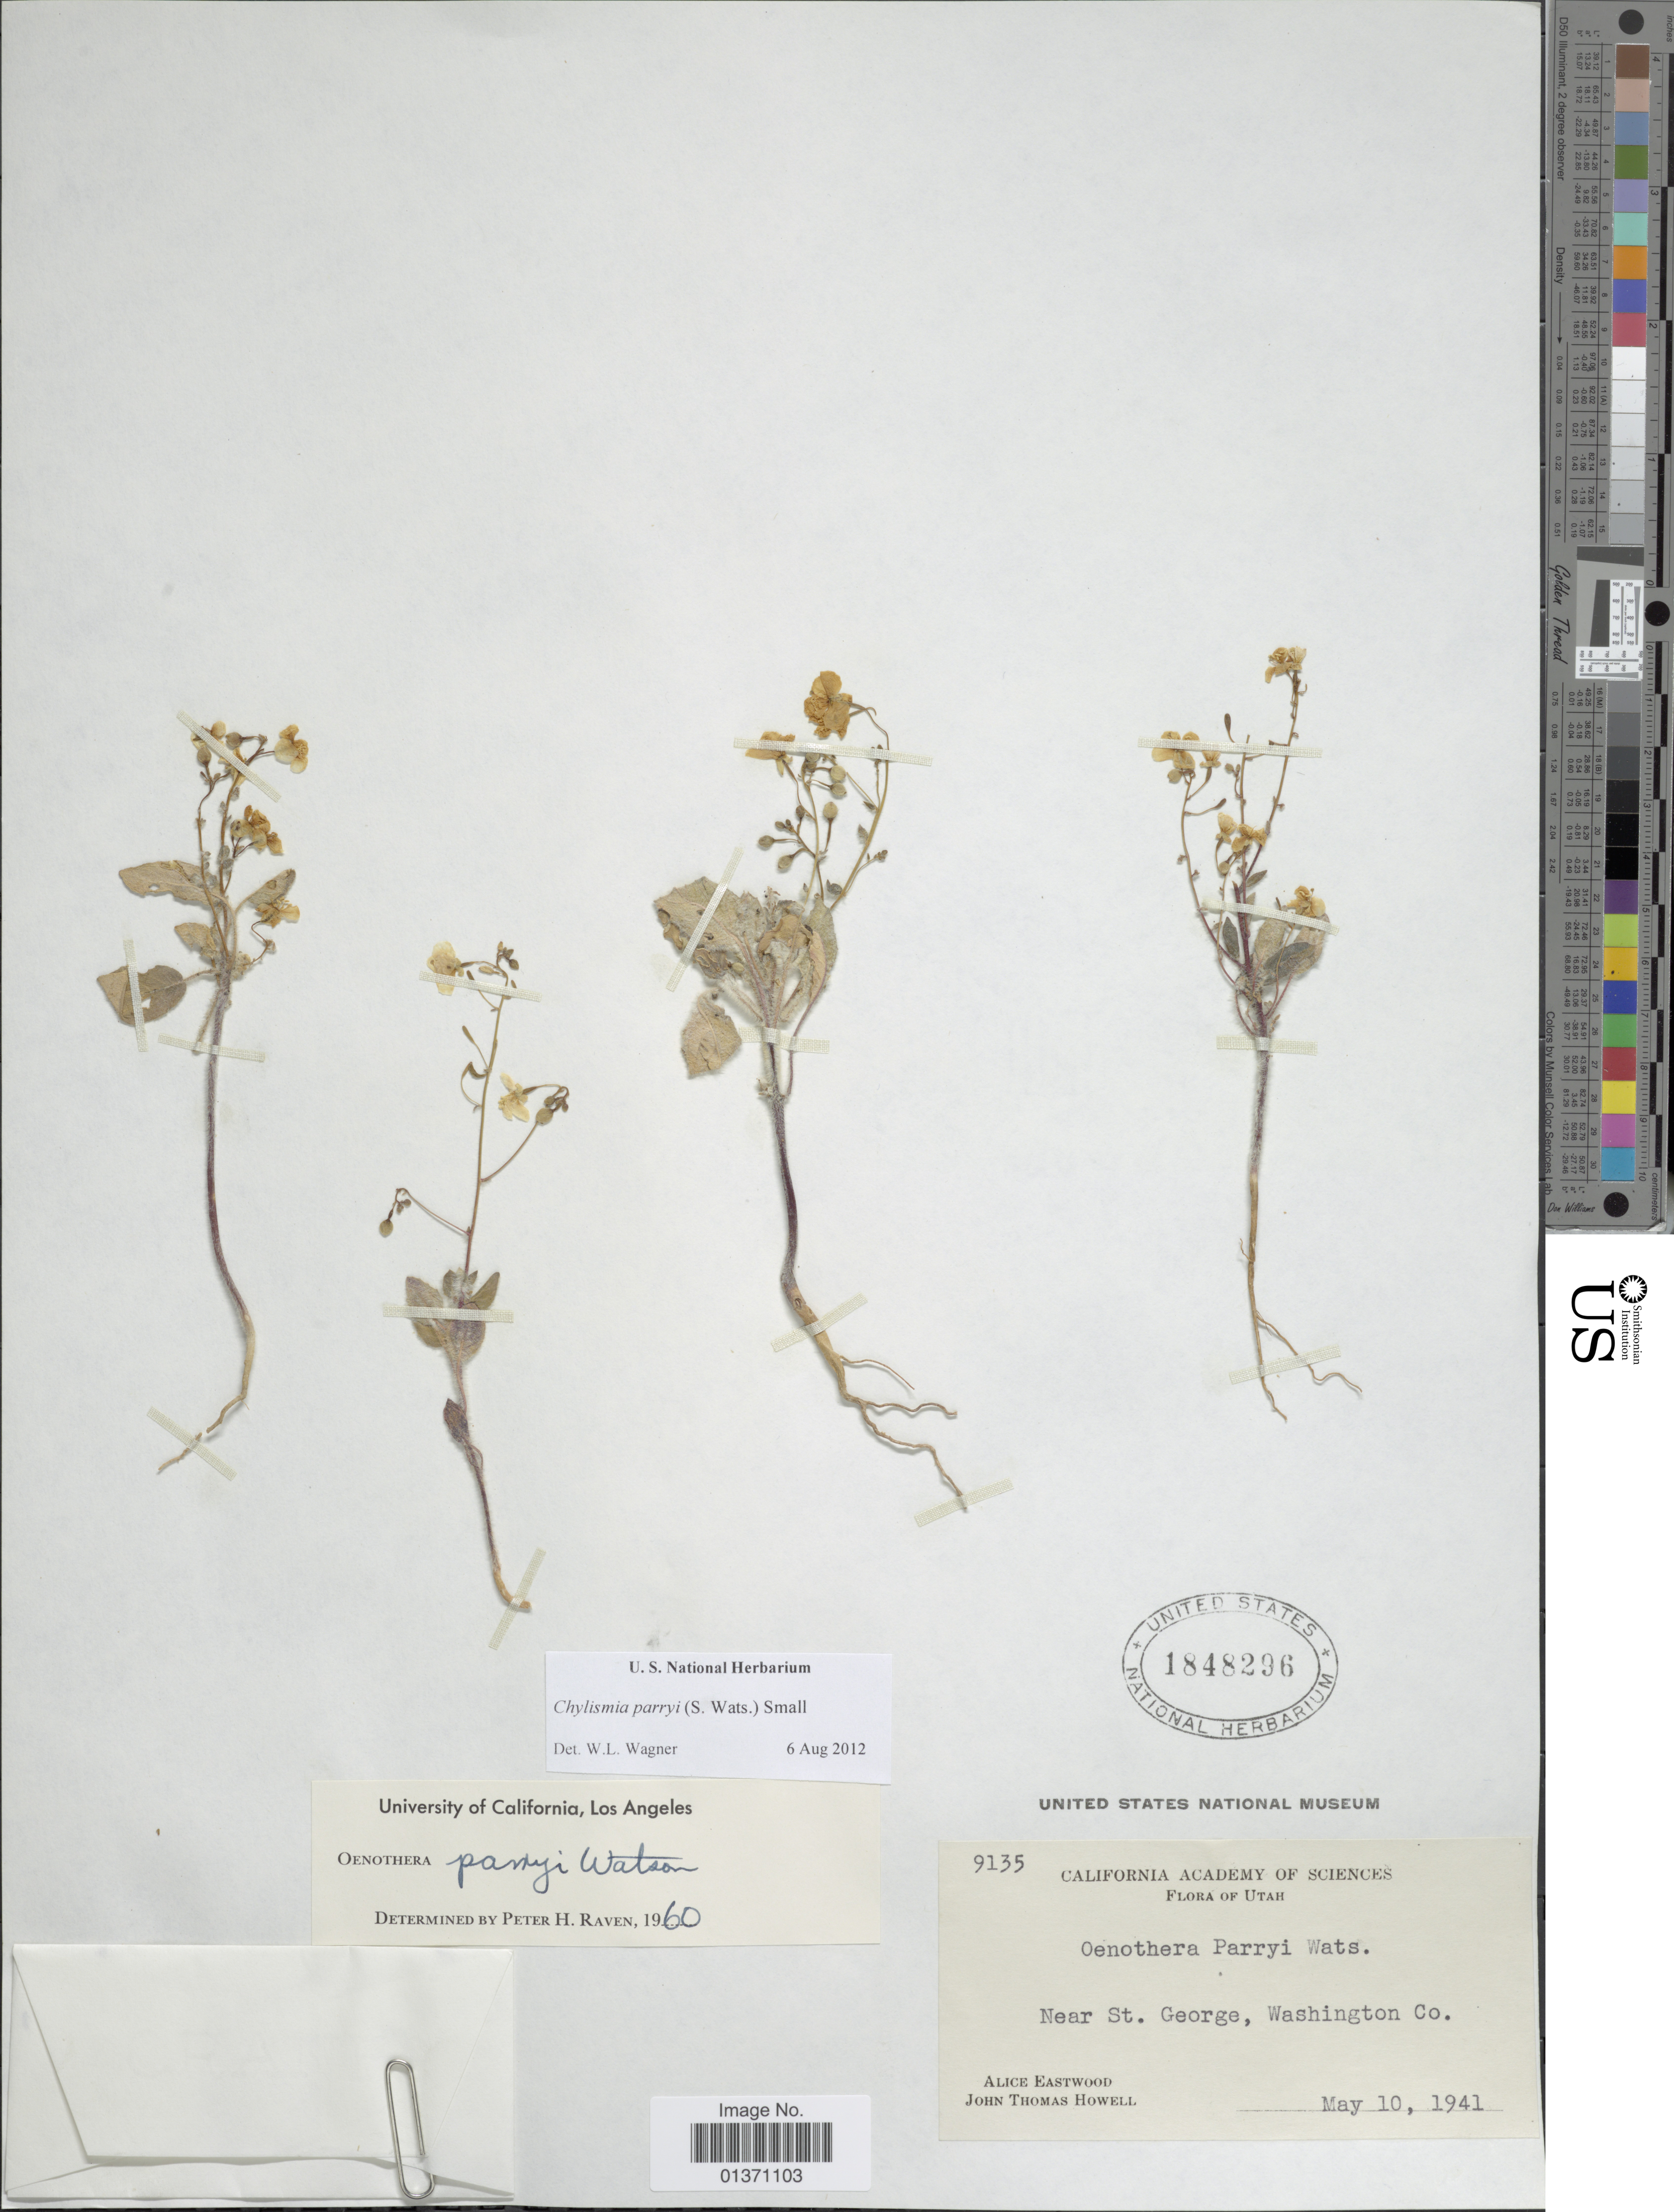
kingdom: Plantae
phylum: Tracheophyta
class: Magnoliopsida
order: Myrtales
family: Onagraceae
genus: Chylismia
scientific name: Chylismia parryi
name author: (S. Watson) Small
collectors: A. Eastwood & J. T. Howell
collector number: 9135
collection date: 1941-05-10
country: United States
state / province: Utah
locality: Near St. George, Washington Co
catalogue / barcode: US 1848296